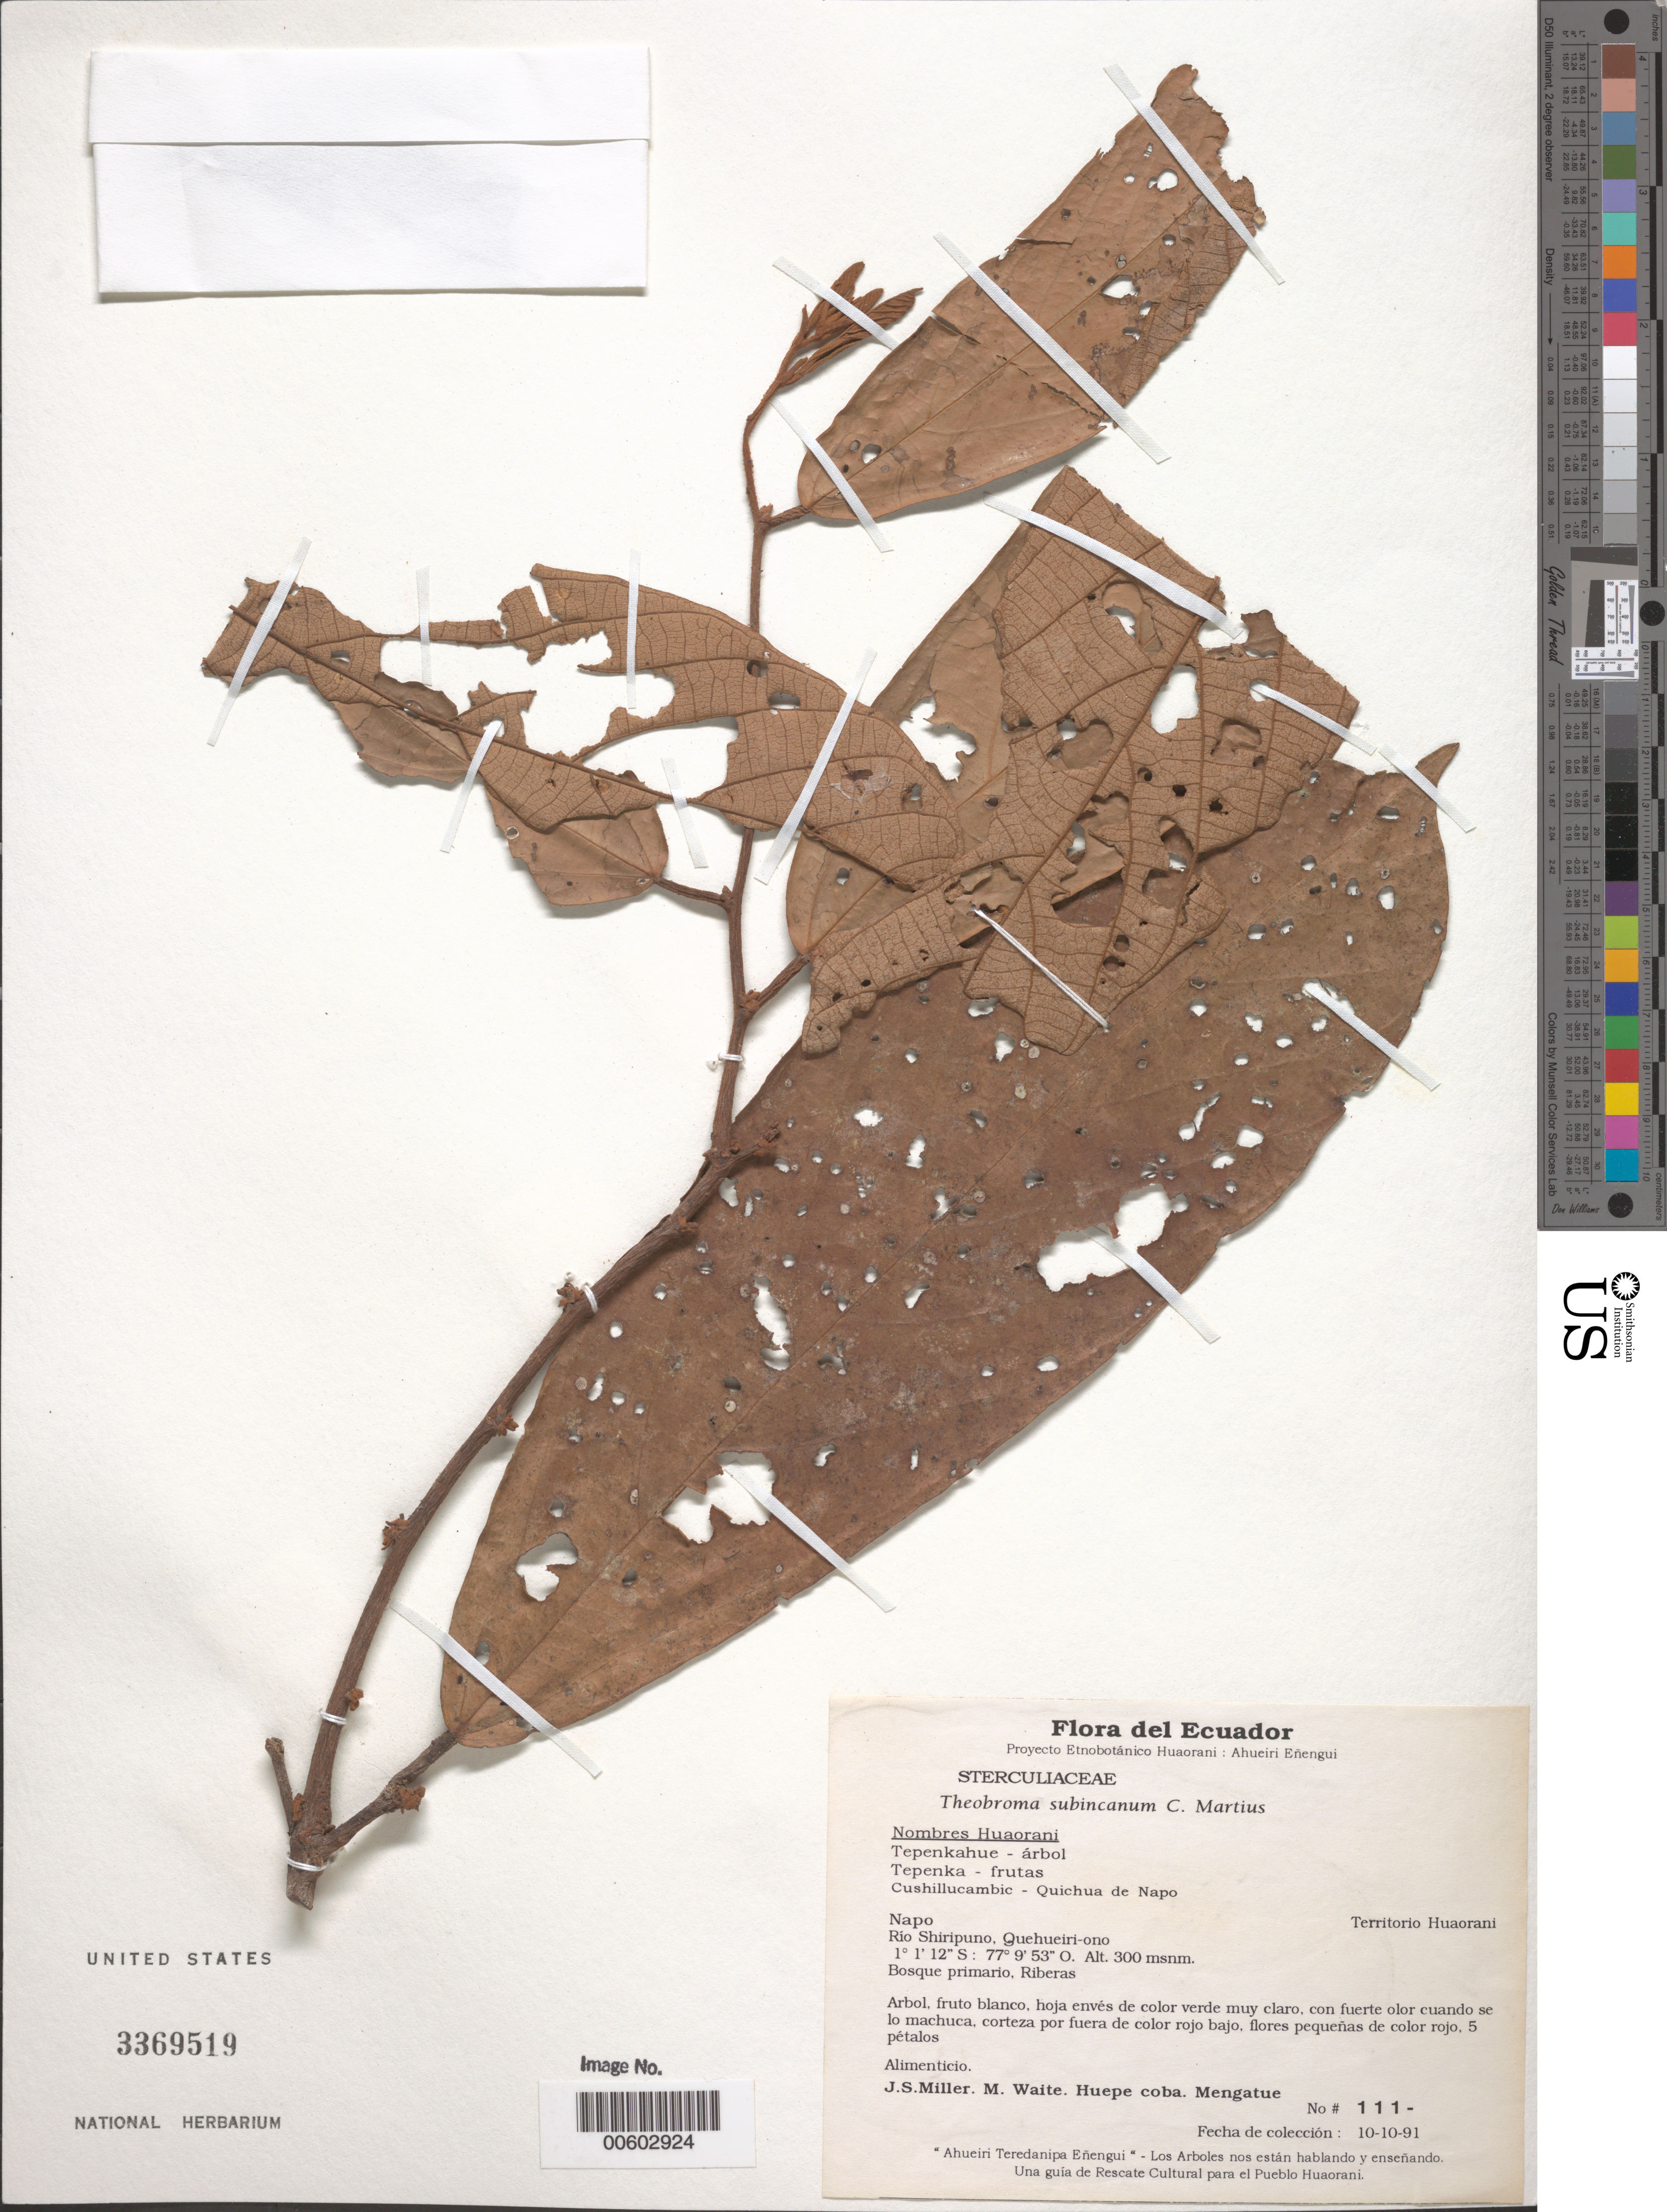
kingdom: Plantae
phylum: Tracheophyta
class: Magnoliopsida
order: Malvales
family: Malvaceae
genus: Theobroma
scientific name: Theobroma subincanum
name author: Mart.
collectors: J. S. Miller, M. Waite & Huepe Coba. Méngatue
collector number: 111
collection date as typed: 10 Oct 1991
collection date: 1991-10-10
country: Ecuador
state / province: Napo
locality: Río Shiripuno, Quehueiri-ono, territo Rio Huaorani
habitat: Bosque primario, riberas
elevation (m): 300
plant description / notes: Common name: Tepenkahue - árbol; Common name language: Quichua de Napo; Common name: Tepenka - frutas; Common name: Cushillucambic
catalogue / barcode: US 3369519